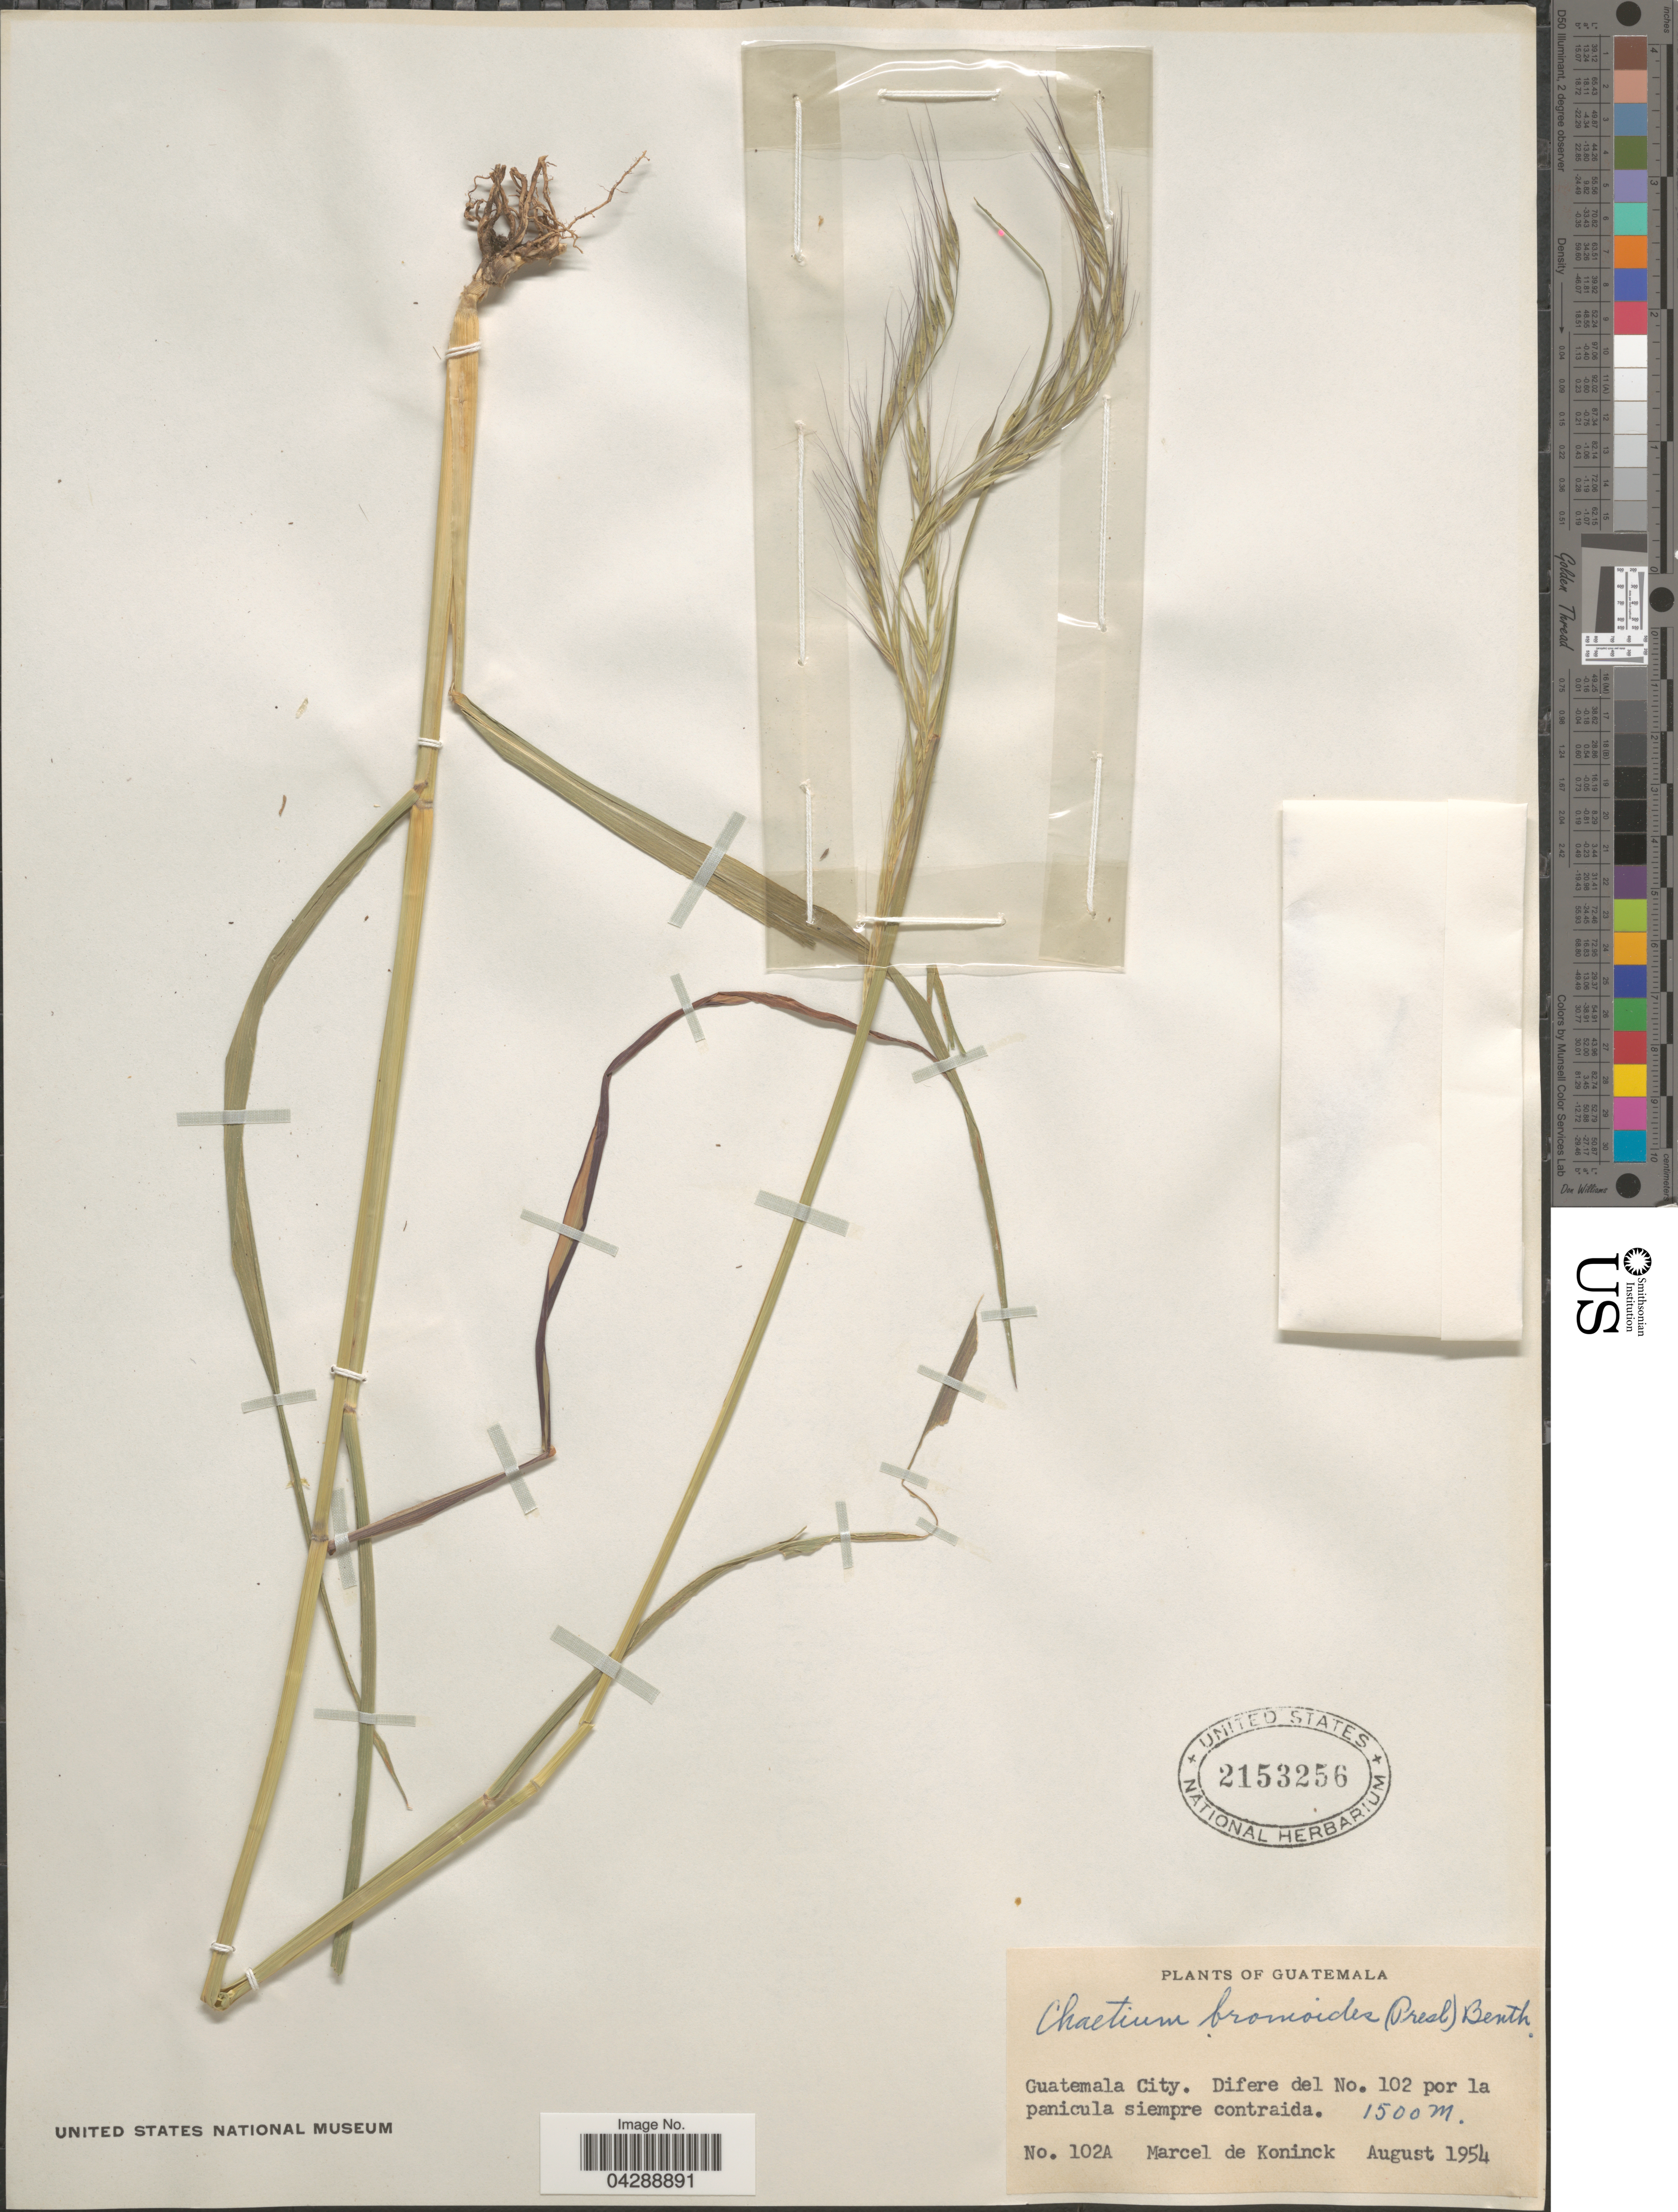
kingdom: Plantae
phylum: Tracheophyta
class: Liliopsida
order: Poales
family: Poaceae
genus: Chaetium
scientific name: Chaetium bromoides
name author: (J. Presl) Benth. ex Hemsl.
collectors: M. Koninck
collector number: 102A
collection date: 1954-08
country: Guatemala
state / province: Guatemala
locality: Guatemala City. Difere del No. 102 por la panicula siempre contraida.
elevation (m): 1500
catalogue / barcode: US 2153256